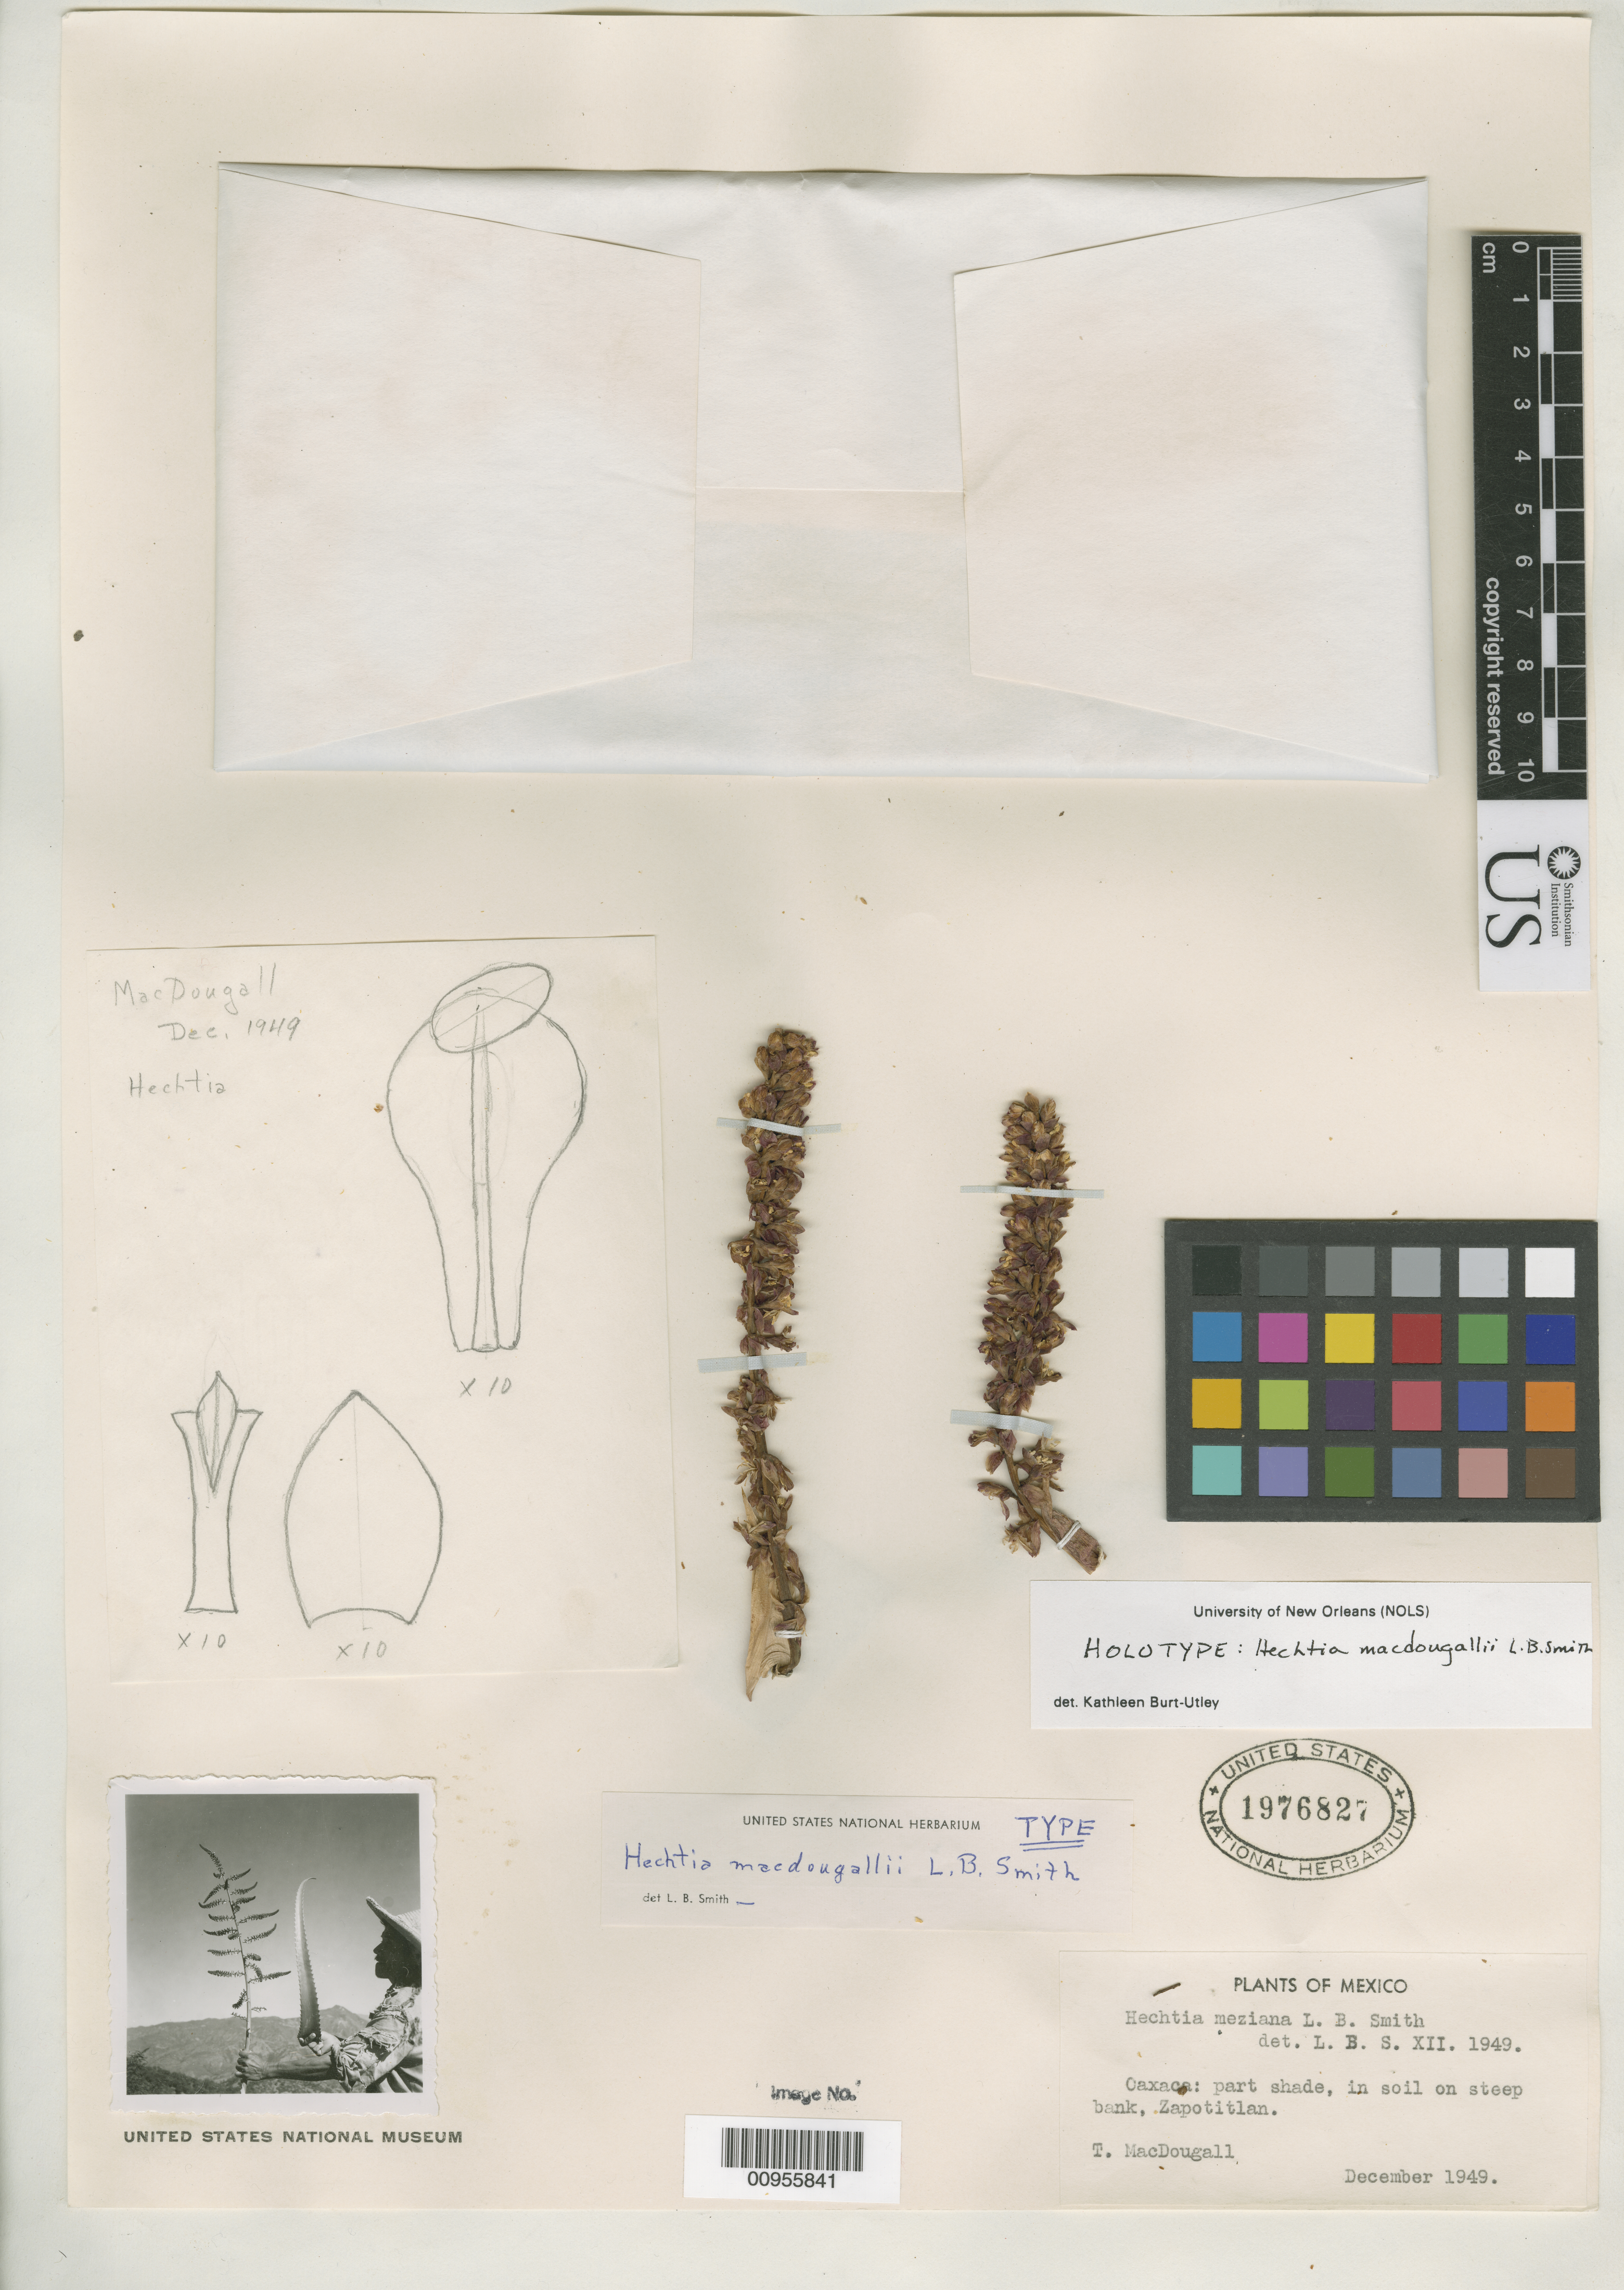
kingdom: Plantae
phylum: Tracheophyta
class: Liliopsida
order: Poales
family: Bromeliaceae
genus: Hechtia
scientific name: Hechtia macdougallii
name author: L.B. Sm.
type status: Holotype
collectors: T. Macdougall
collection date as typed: Dec 1949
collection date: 1949-12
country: Mexico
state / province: Oaxaca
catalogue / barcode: US 1976827